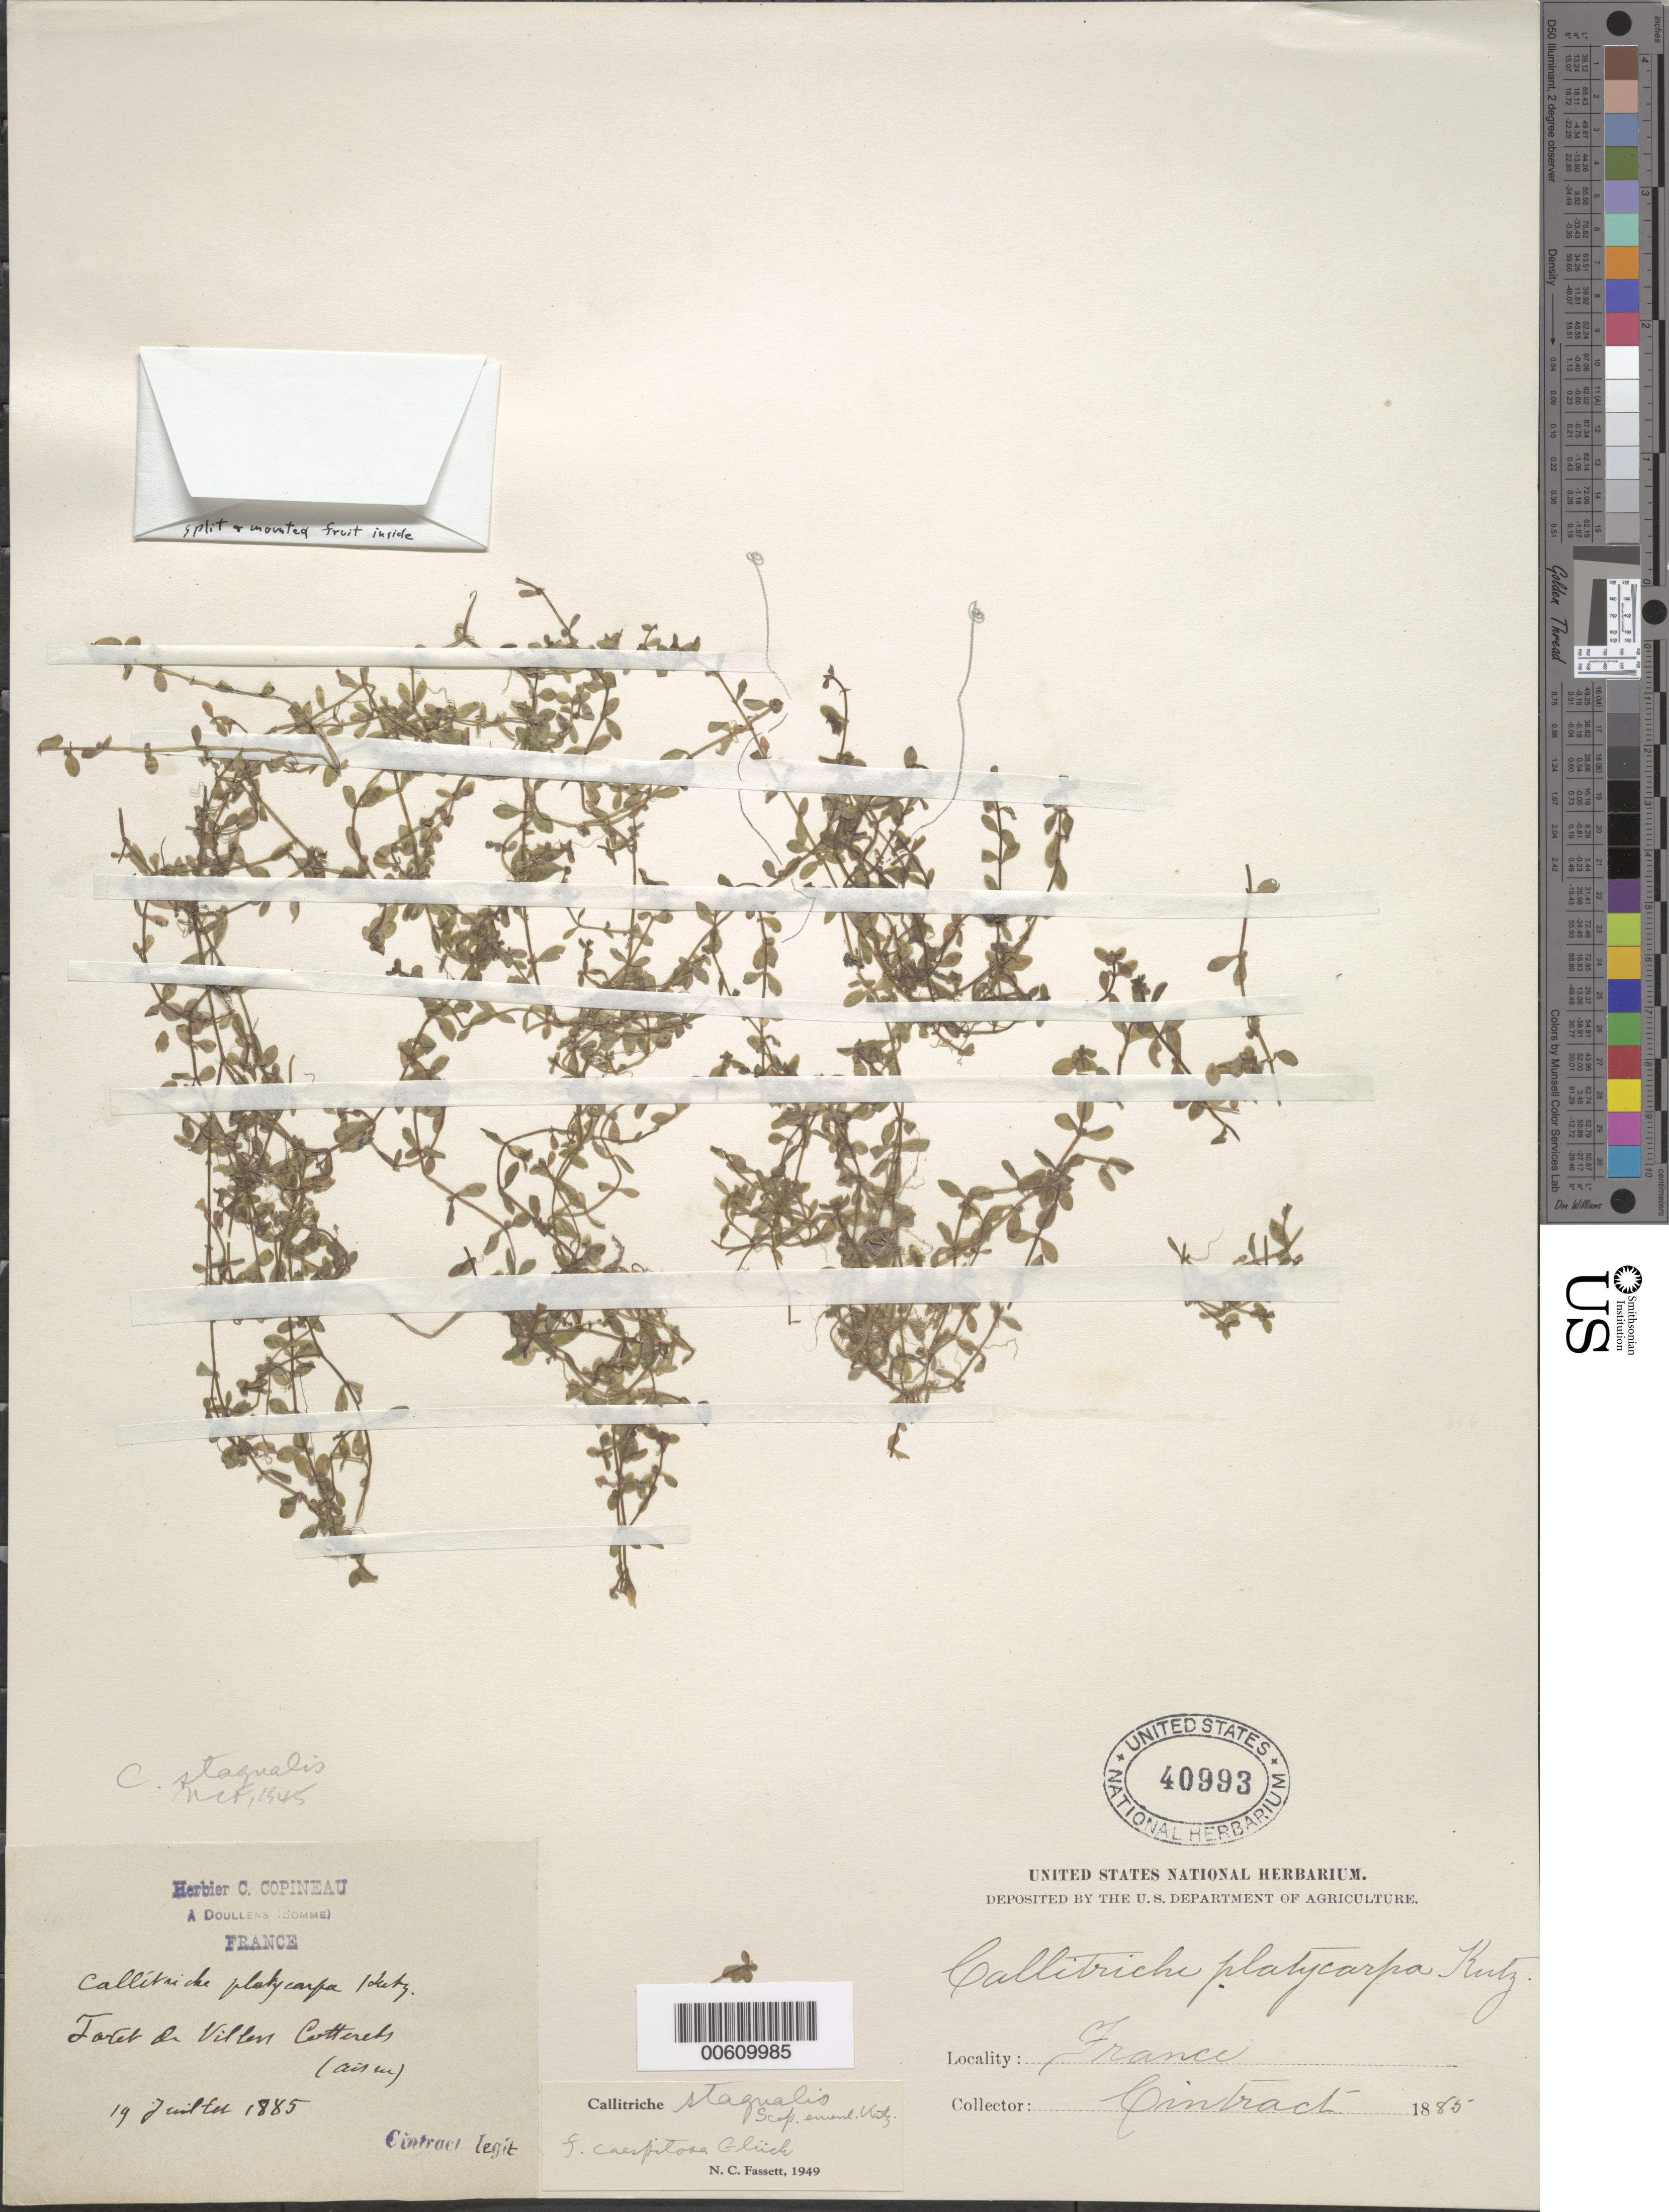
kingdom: Plantae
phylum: Tracheophyta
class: Magnoliopsida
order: Lamiales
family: Plantaginaceae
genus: Callitriche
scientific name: Callitriche stagnalis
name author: Scop.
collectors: Cintract, --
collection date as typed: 19 Jul 1885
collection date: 1885-07-19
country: France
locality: Villen Cotterels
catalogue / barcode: US 40993